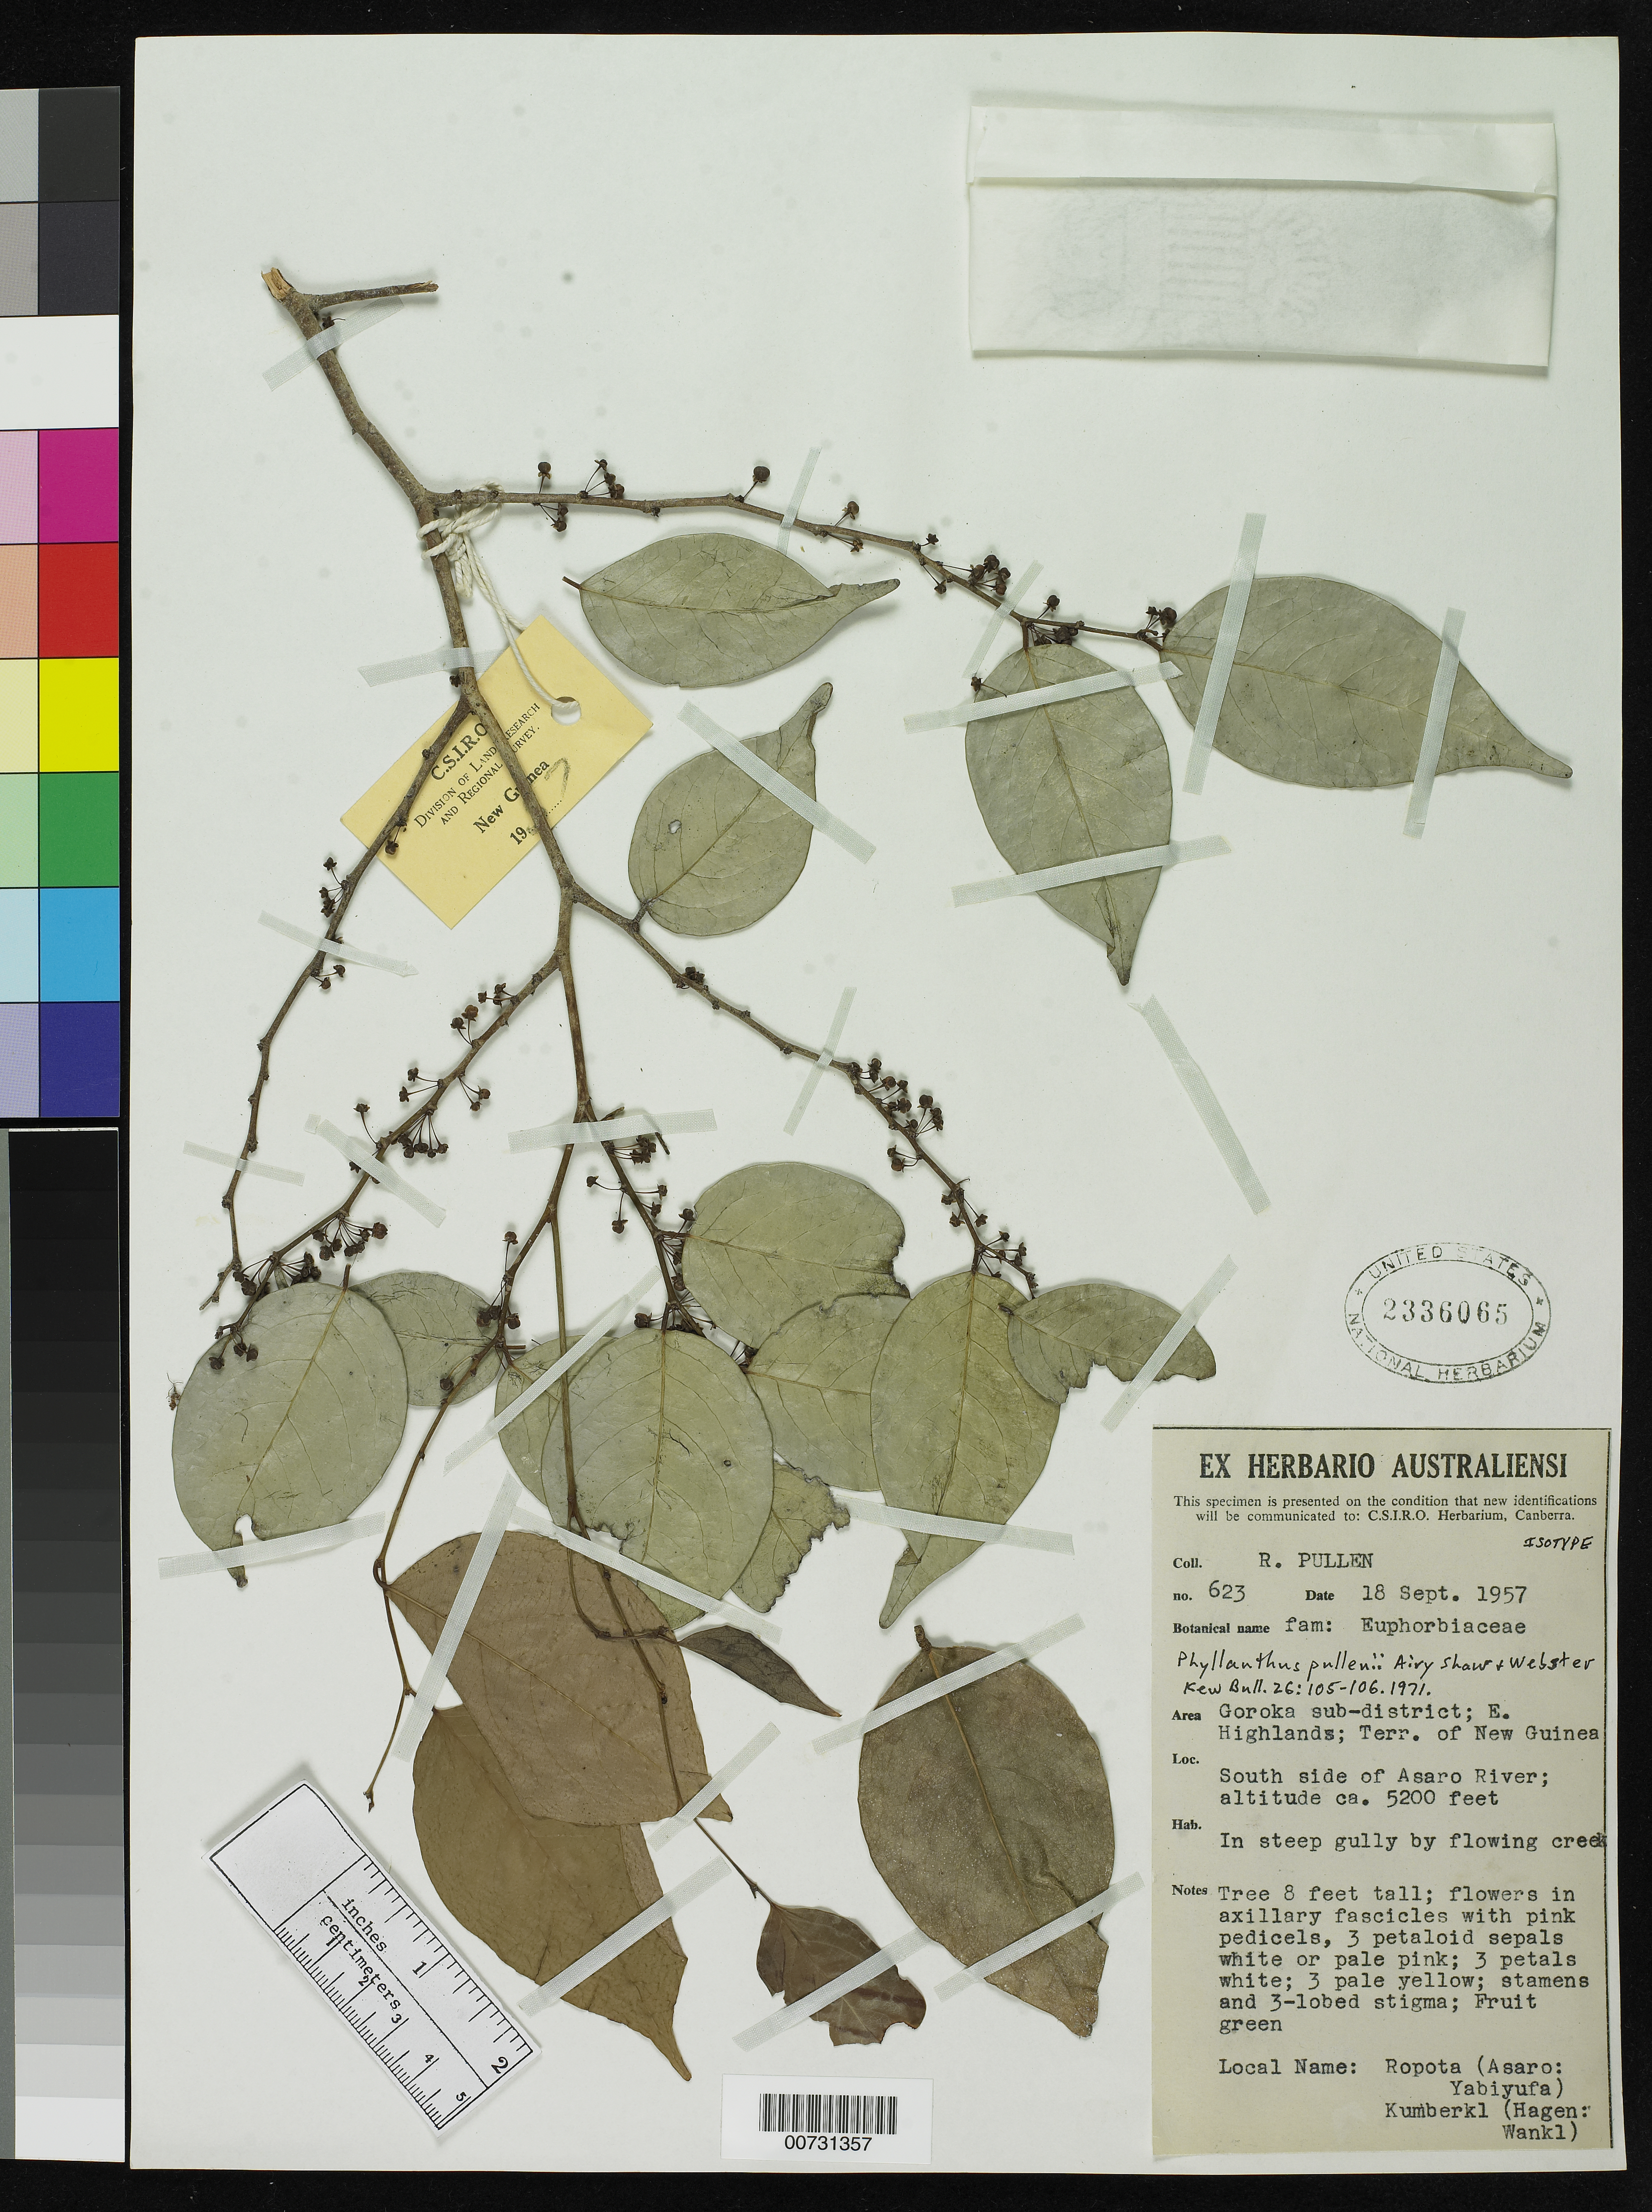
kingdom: Plantae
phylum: Tracheophyta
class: Magnoliopsida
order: Malpighiales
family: Phyllanthaceae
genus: Phyllanthus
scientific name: Phyllanthus pullenii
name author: Airy Shaw & G.L. Webster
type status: Isotype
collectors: R. Pullen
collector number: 623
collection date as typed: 18 Sep 1957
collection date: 1957-09-18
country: Papua New Guinea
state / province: Eastern Highlands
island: New Guinea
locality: Goroka sub-district; E. Highlands; Terr. Of New Guinea. South side of Asaro River.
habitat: In steep gully by flowing creek.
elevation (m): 1585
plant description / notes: Holotype at K.; Common name: Local name: Ropota (Asaro: Yabiyufa); Kumberkl (Hagen: Wankl)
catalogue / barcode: US 2336065